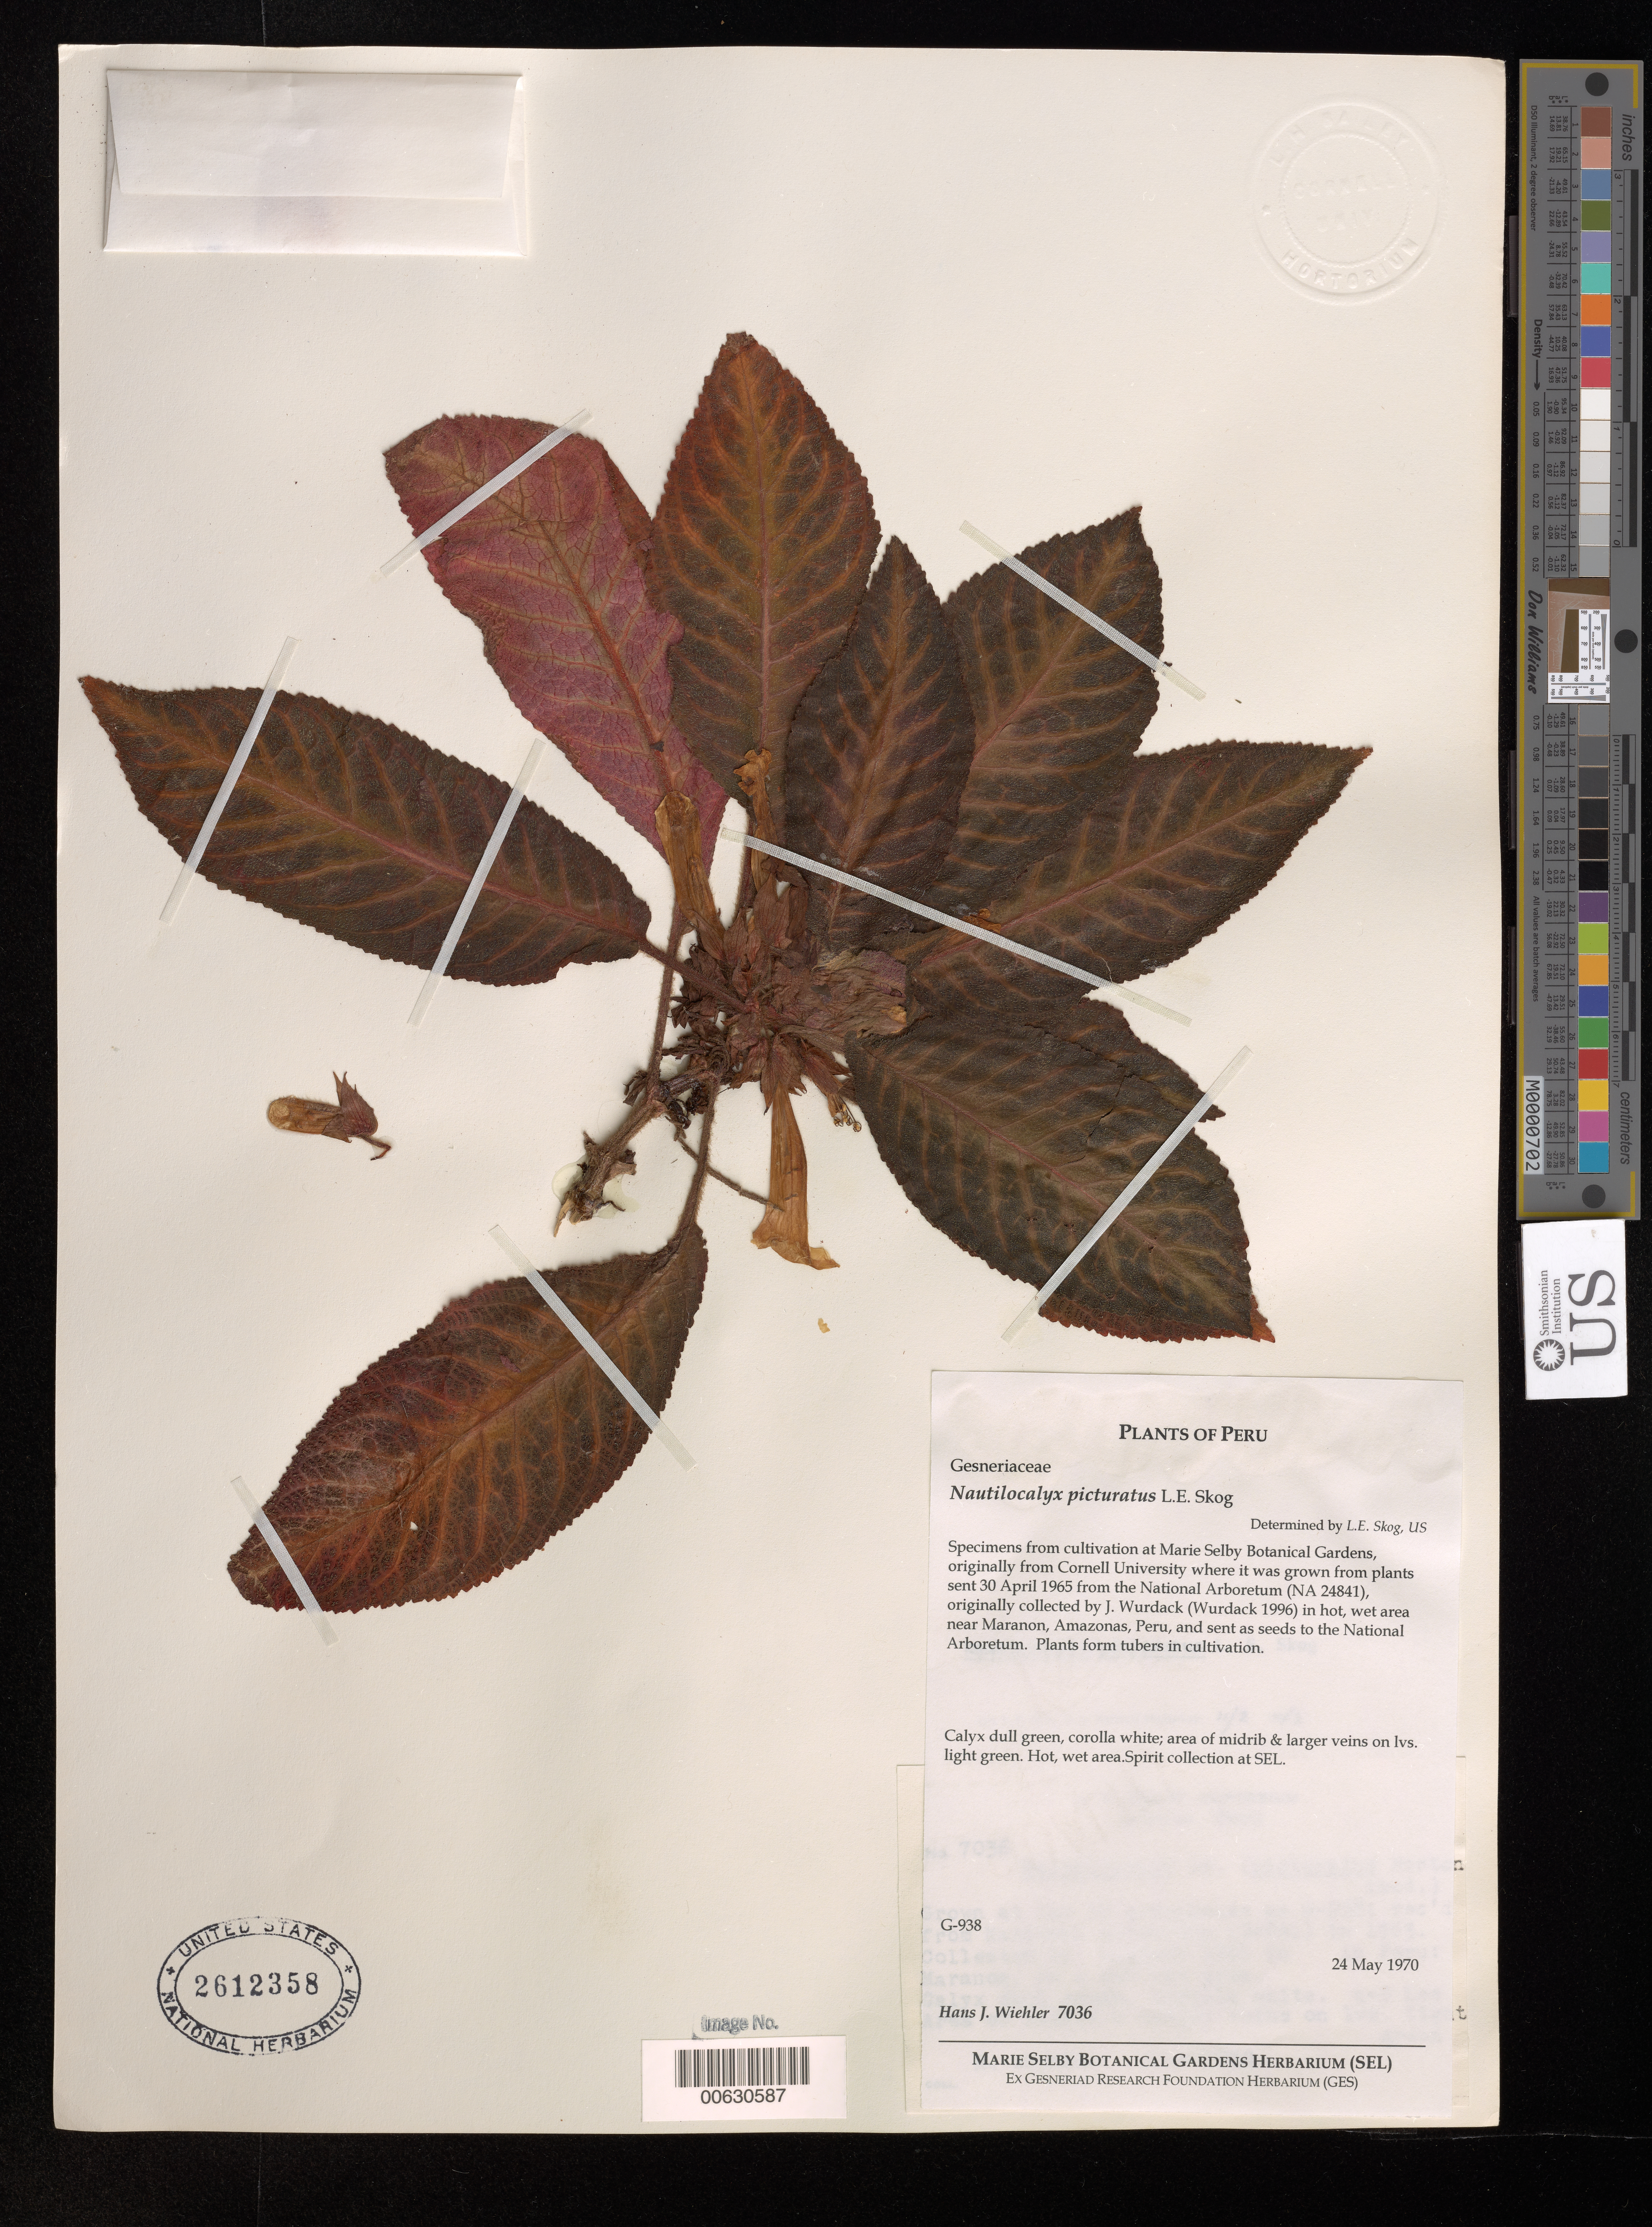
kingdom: Plantae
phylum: Tracheophyta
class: Magnoliopsida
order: Lamiales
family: Gesneriaceae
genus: Nautilocalyx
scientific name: Nautilocalyx picturatus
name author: L.E. Skog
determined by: Skog, Laurence E.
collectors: H. J. Wiehler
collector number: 7036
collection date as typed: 24 May 1970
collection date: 1970-05-24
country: United States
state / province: Florida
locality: Marie Selby Botanical Gardens.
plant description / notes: Specimens from cultivation at Marie Selby Botanical Gardens. Grown at the BH greenhouse as G-938; rec'd from National Arboretum (24841) in 1965. Collected by Wurdock [sic.] 1996 in Peru: Maranon, in a hot, wet area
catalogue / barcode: US 2612358